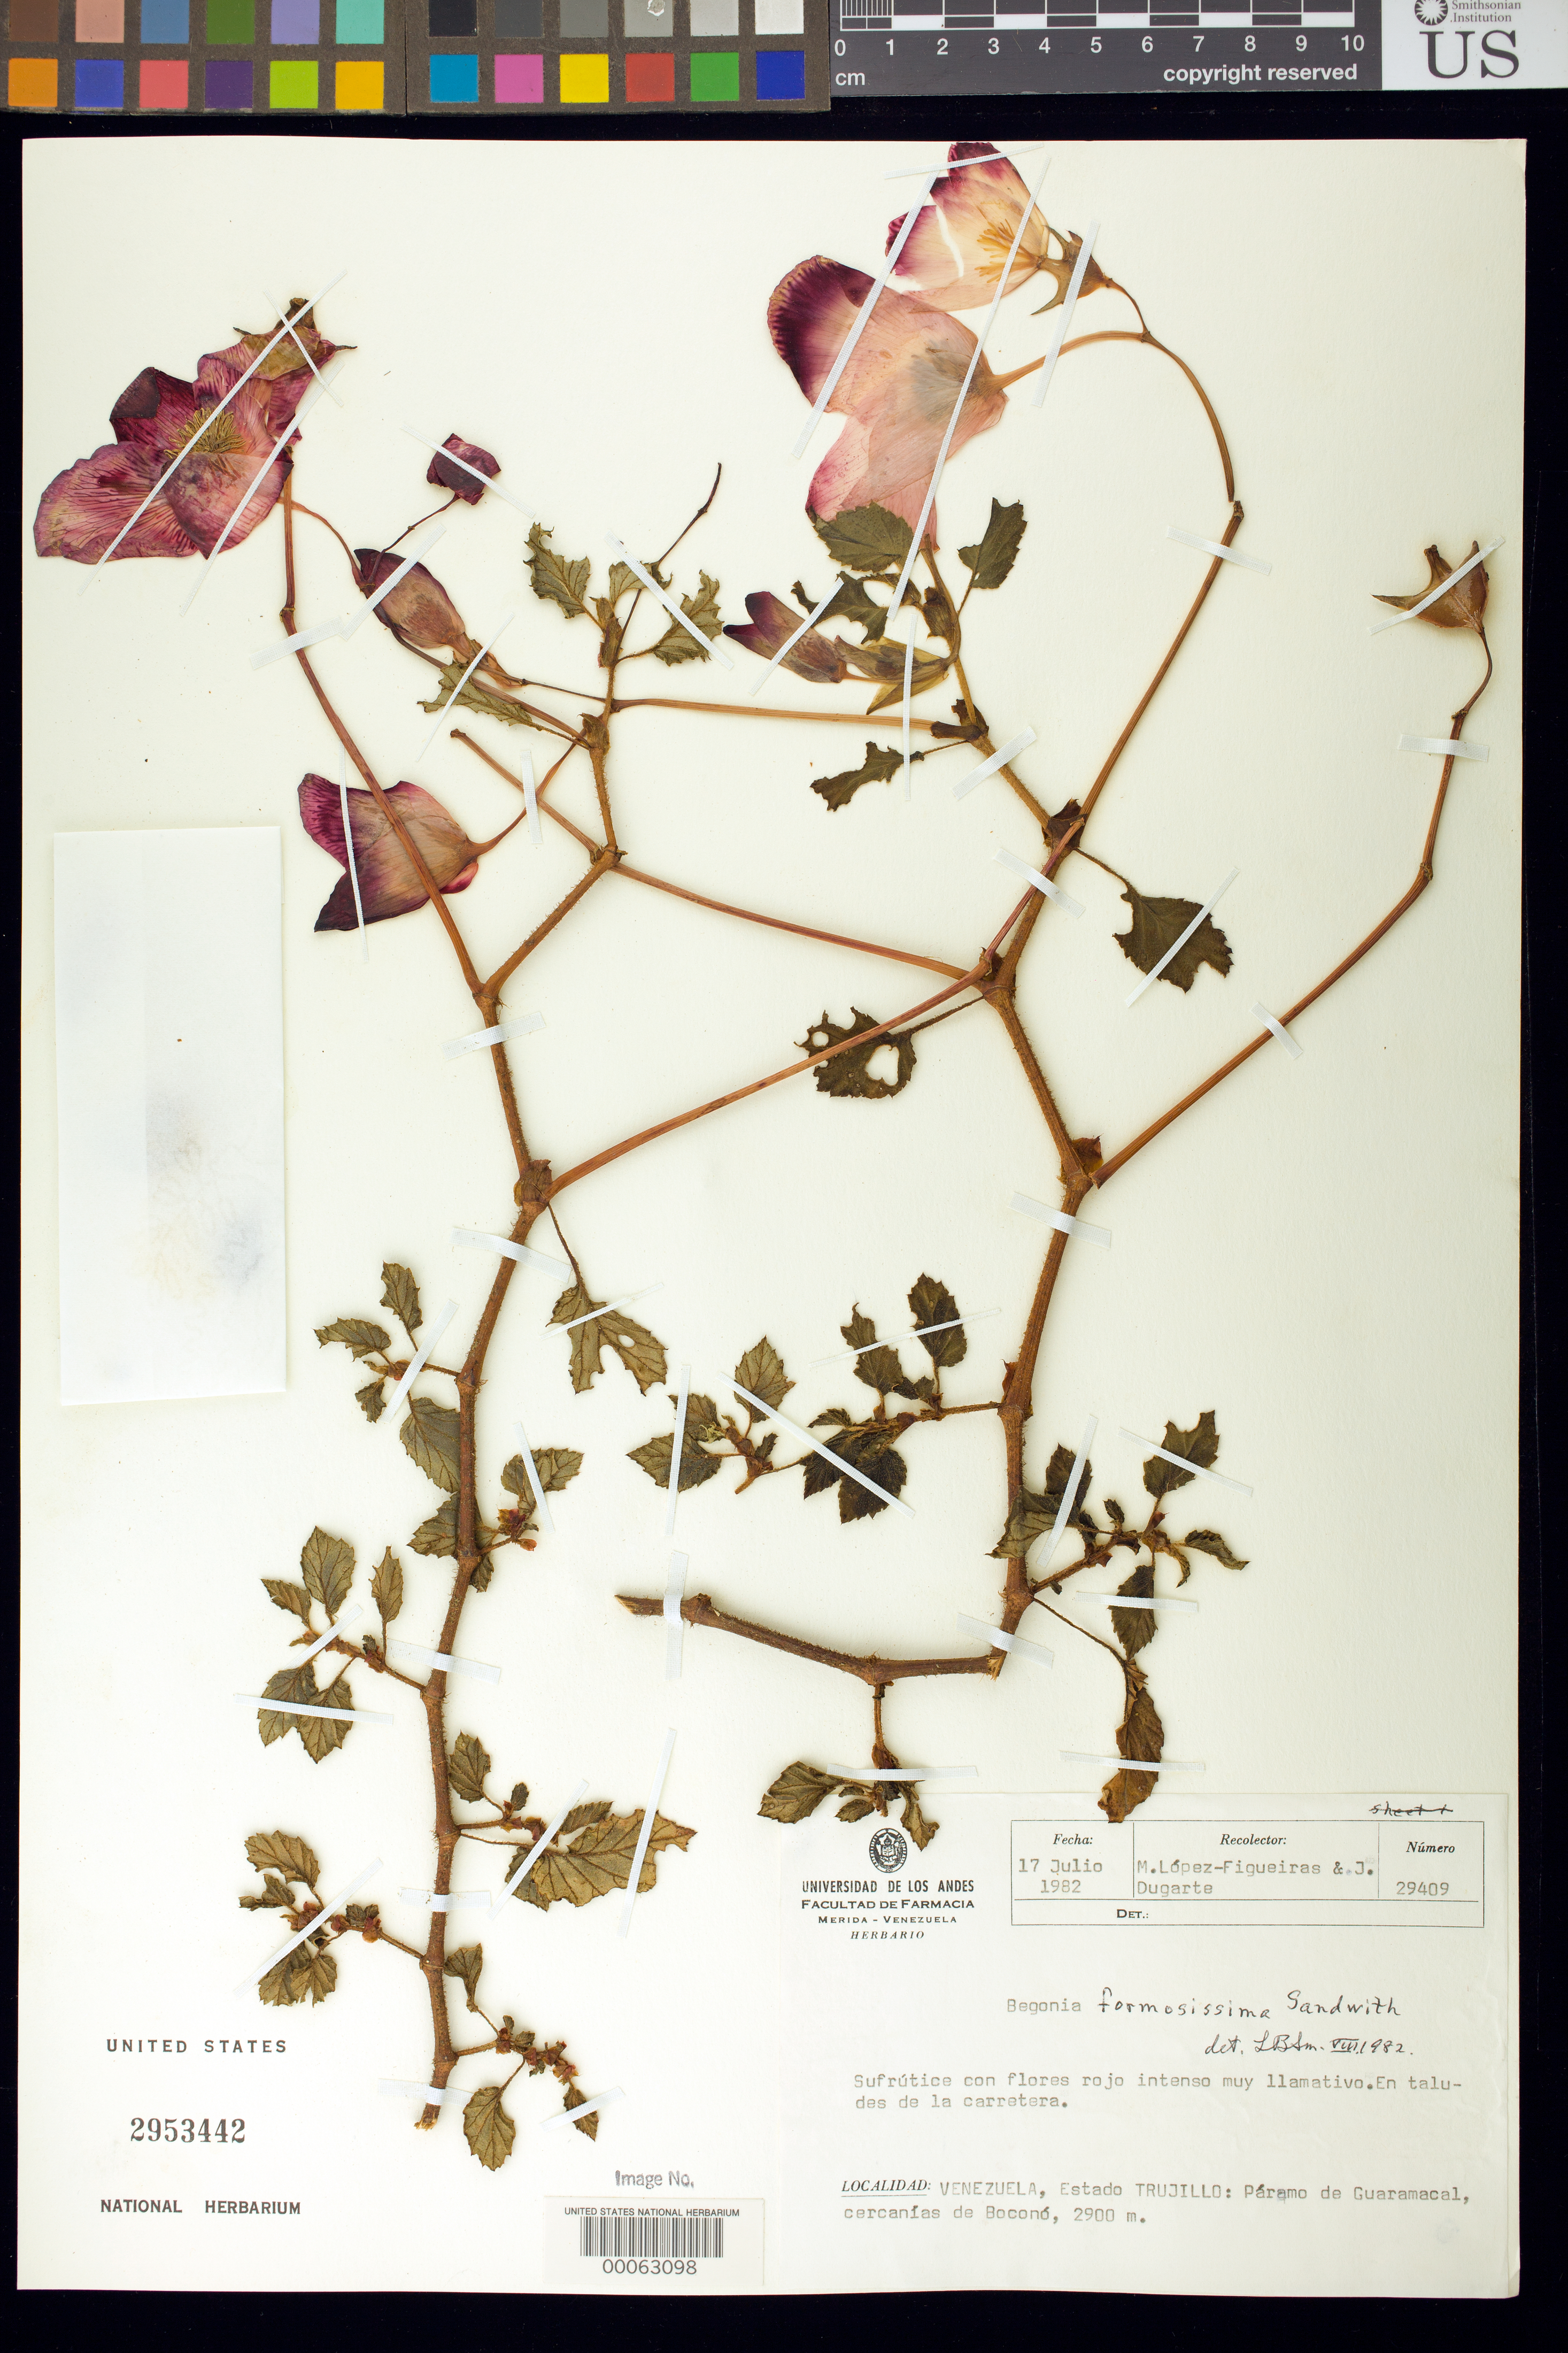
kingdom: Plantae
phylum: Tracheophyta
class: Magnoliopsida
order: Cucurbitales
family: Begoniaceae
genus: Begonia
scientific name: Begonia formosissima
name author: Sandwith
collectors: M. López Figueiras & J. Dugarte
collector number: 29409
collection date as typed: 17 Jul 1982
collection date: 1982-07-17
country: Venezuela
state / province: Trujillo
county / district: Boconó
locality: Páramo de Guaramacal, cercanías de Boconó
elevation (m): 2900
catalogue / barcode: US 2953442